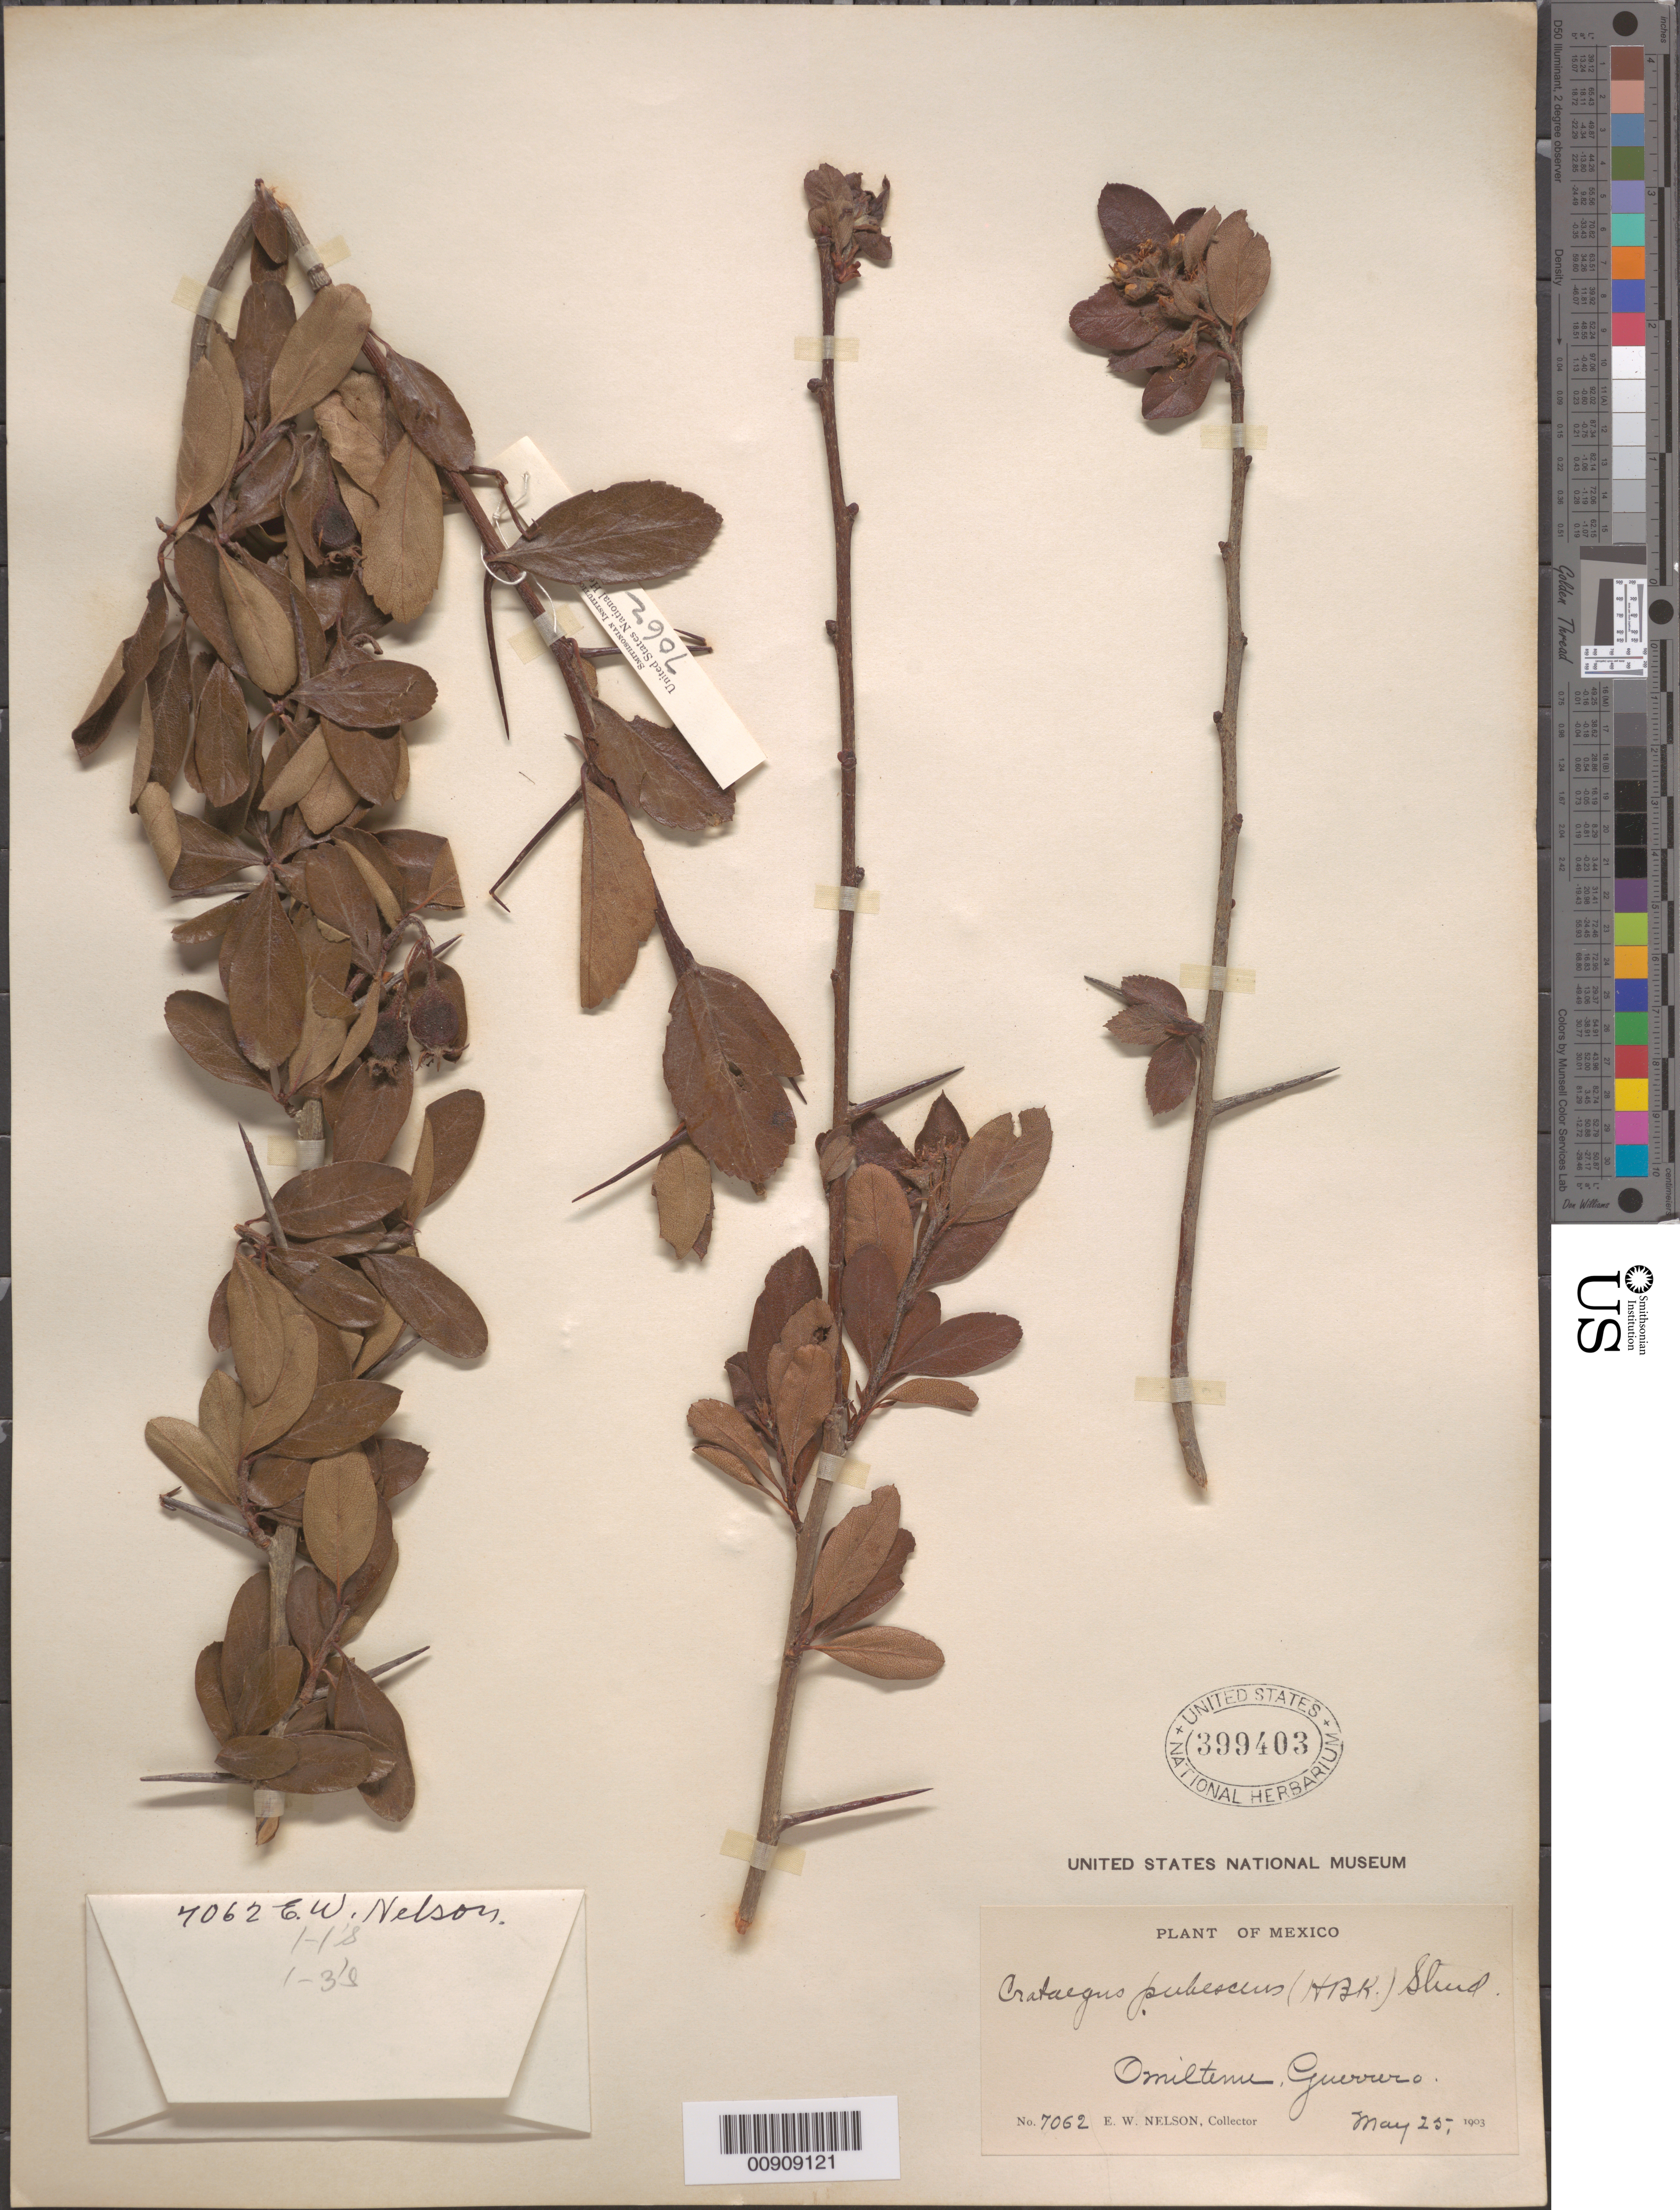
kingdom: Plantae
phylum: Tracheophyta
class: Magnoliopsida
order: Rosales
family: Rosaceae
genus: Crataegus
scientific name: Crataegus pubescens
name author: (C. Presl) C. Presl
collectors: E. W. Nelson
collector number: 7062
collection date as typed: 25 May 1903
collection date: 1903-05-25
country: Mexico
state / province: Guerrero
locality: Omilteme, Guerrero.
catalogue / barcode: US 399403